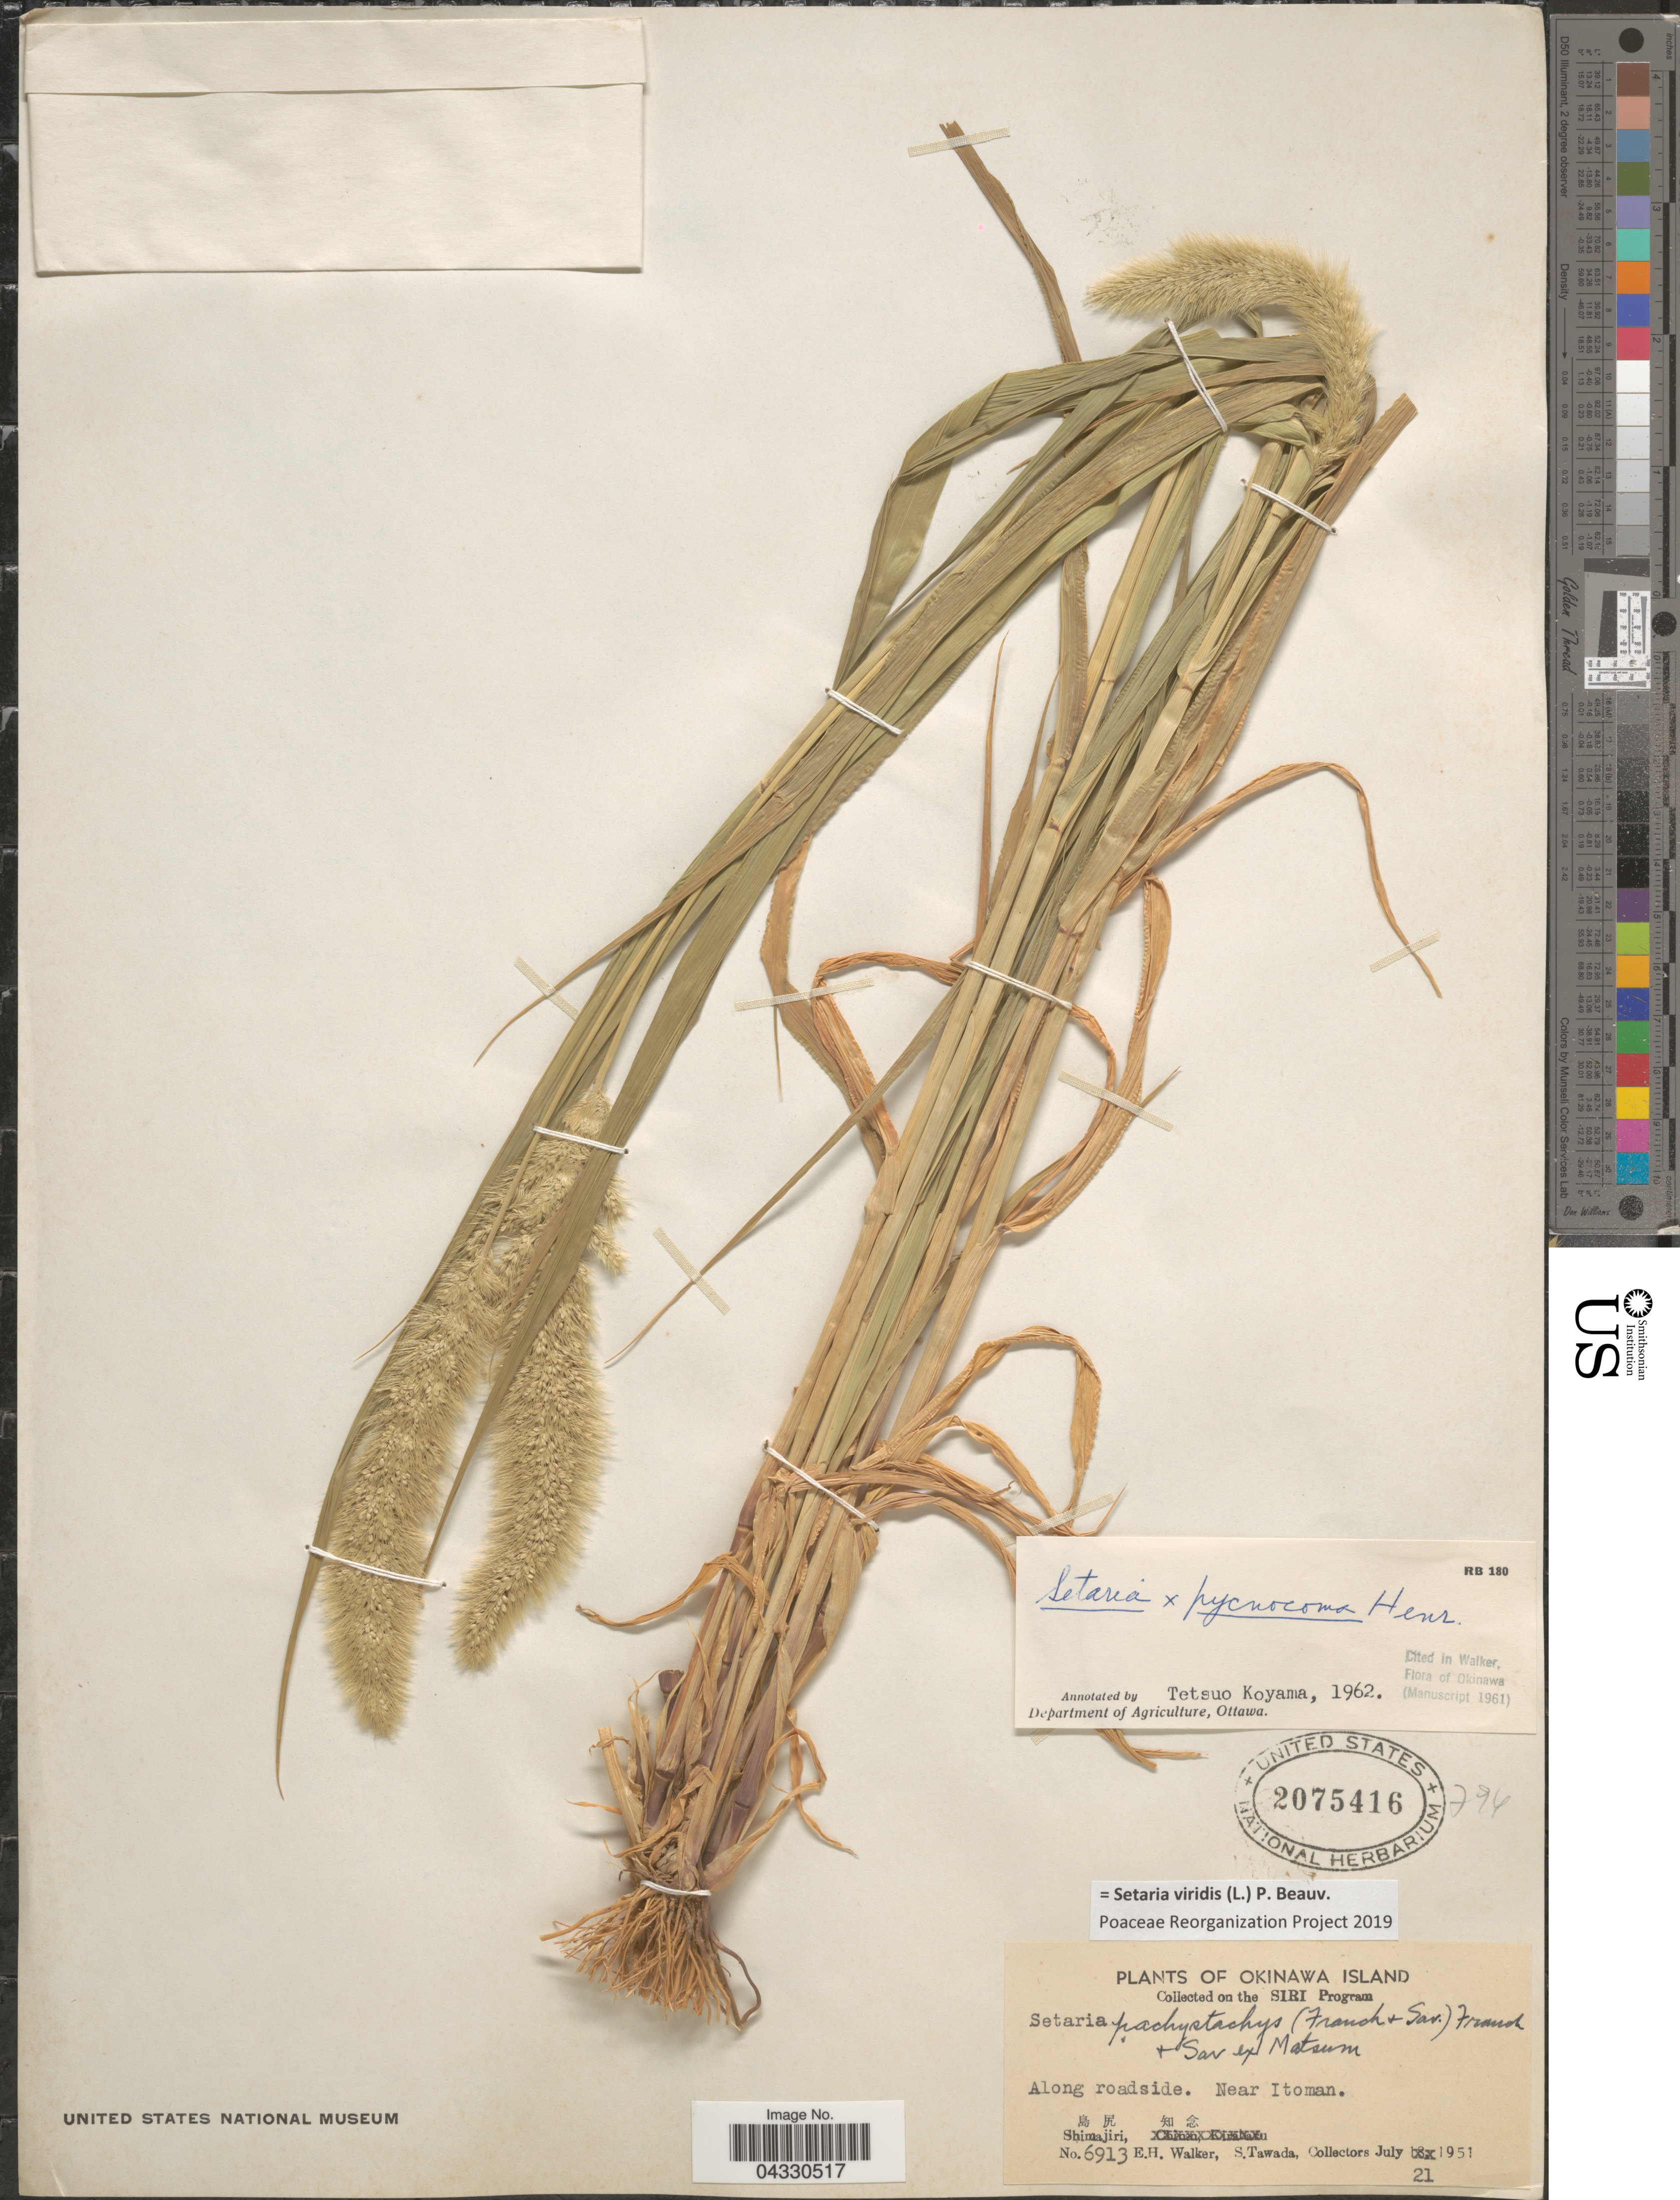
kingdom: Plantae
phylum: Tracheophyta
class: Liliopsida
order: Poales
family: Poaceae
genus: Setaria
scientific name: Setaria viridis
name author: (L.) P. Beauv.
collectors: E. H. Walker & S. Tawada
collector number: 6913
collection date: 1951-07-21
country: Japan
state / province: Okinawa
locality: Okinawa Island. Along roadside. Near Itoman. Shimajiri.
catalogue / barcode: US 2075416